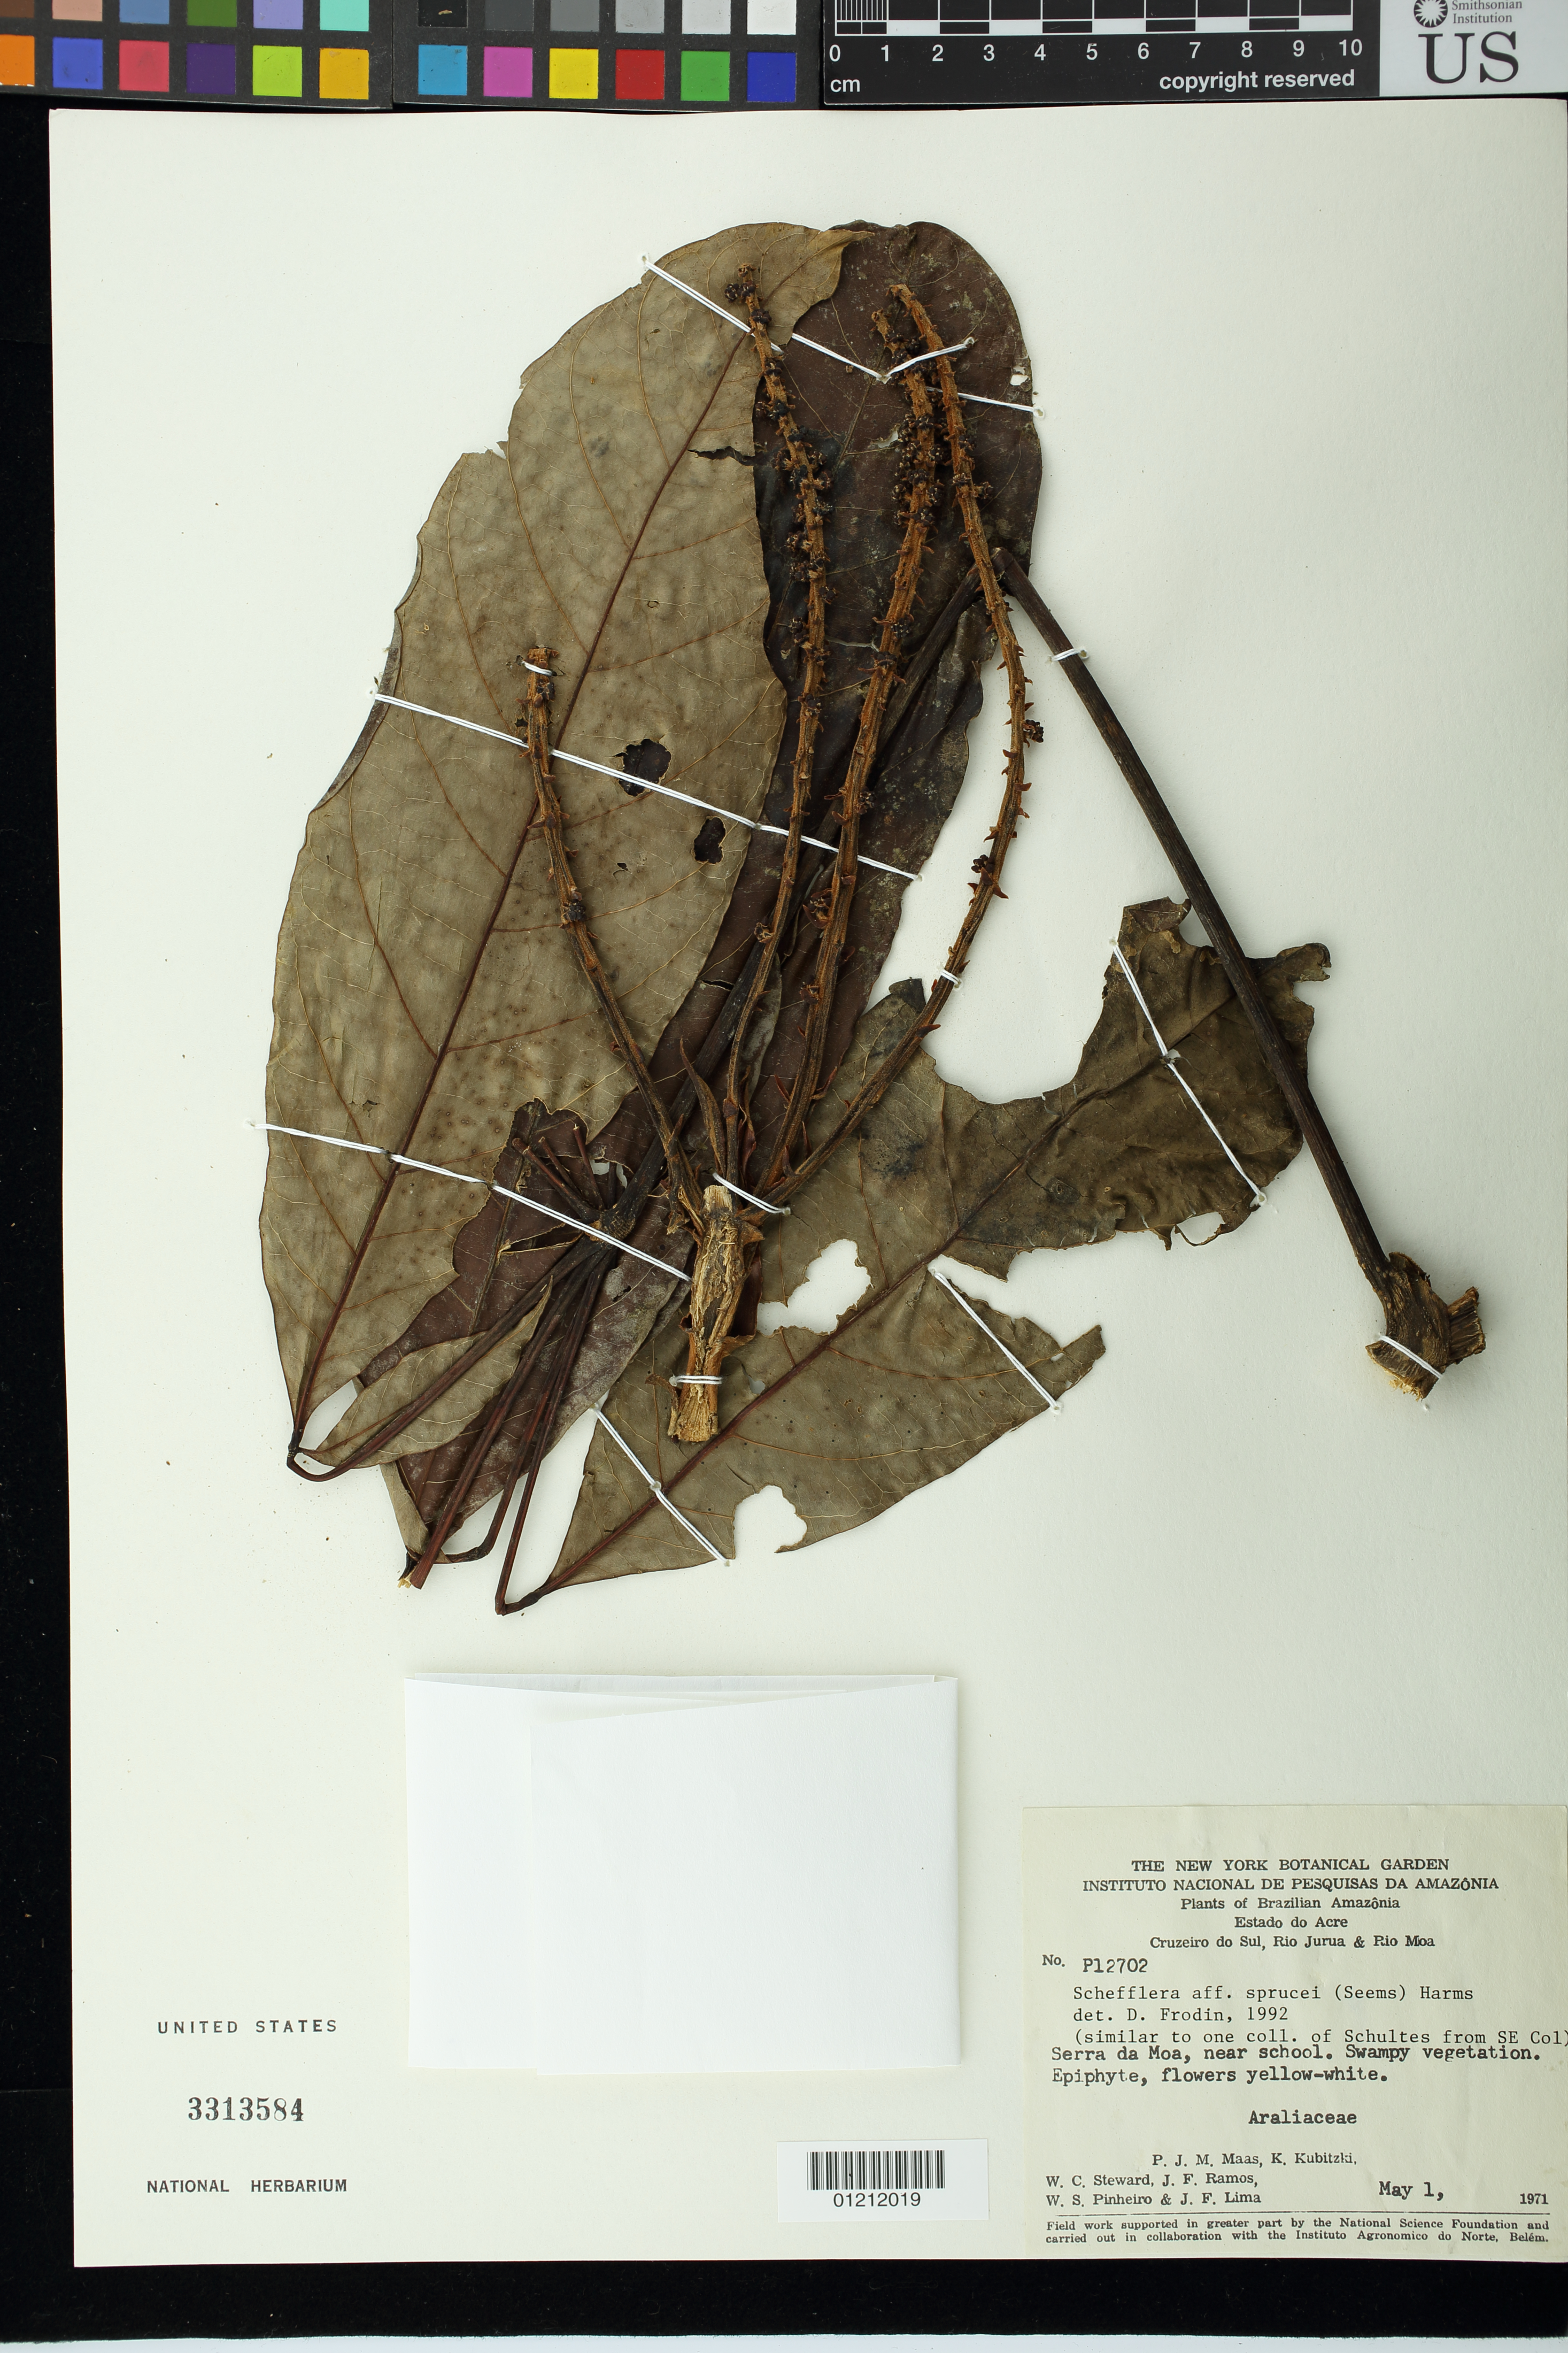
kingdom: Plantae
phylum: Tracheophyta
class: Magnoliopsida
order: Apiales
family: Araliaceae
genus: Schefflera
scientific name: Schefflera sprucei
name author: (Seem.) Harms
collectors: P. Maas, K. Kubitzki, W. C. Steward & J. F. Ramos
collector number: P12702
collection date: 1971-05-01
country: Brazil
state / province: Acre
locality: Cruzeiro do Sul, Rio Jurua & Rio Moa.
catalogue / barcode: US 3313584